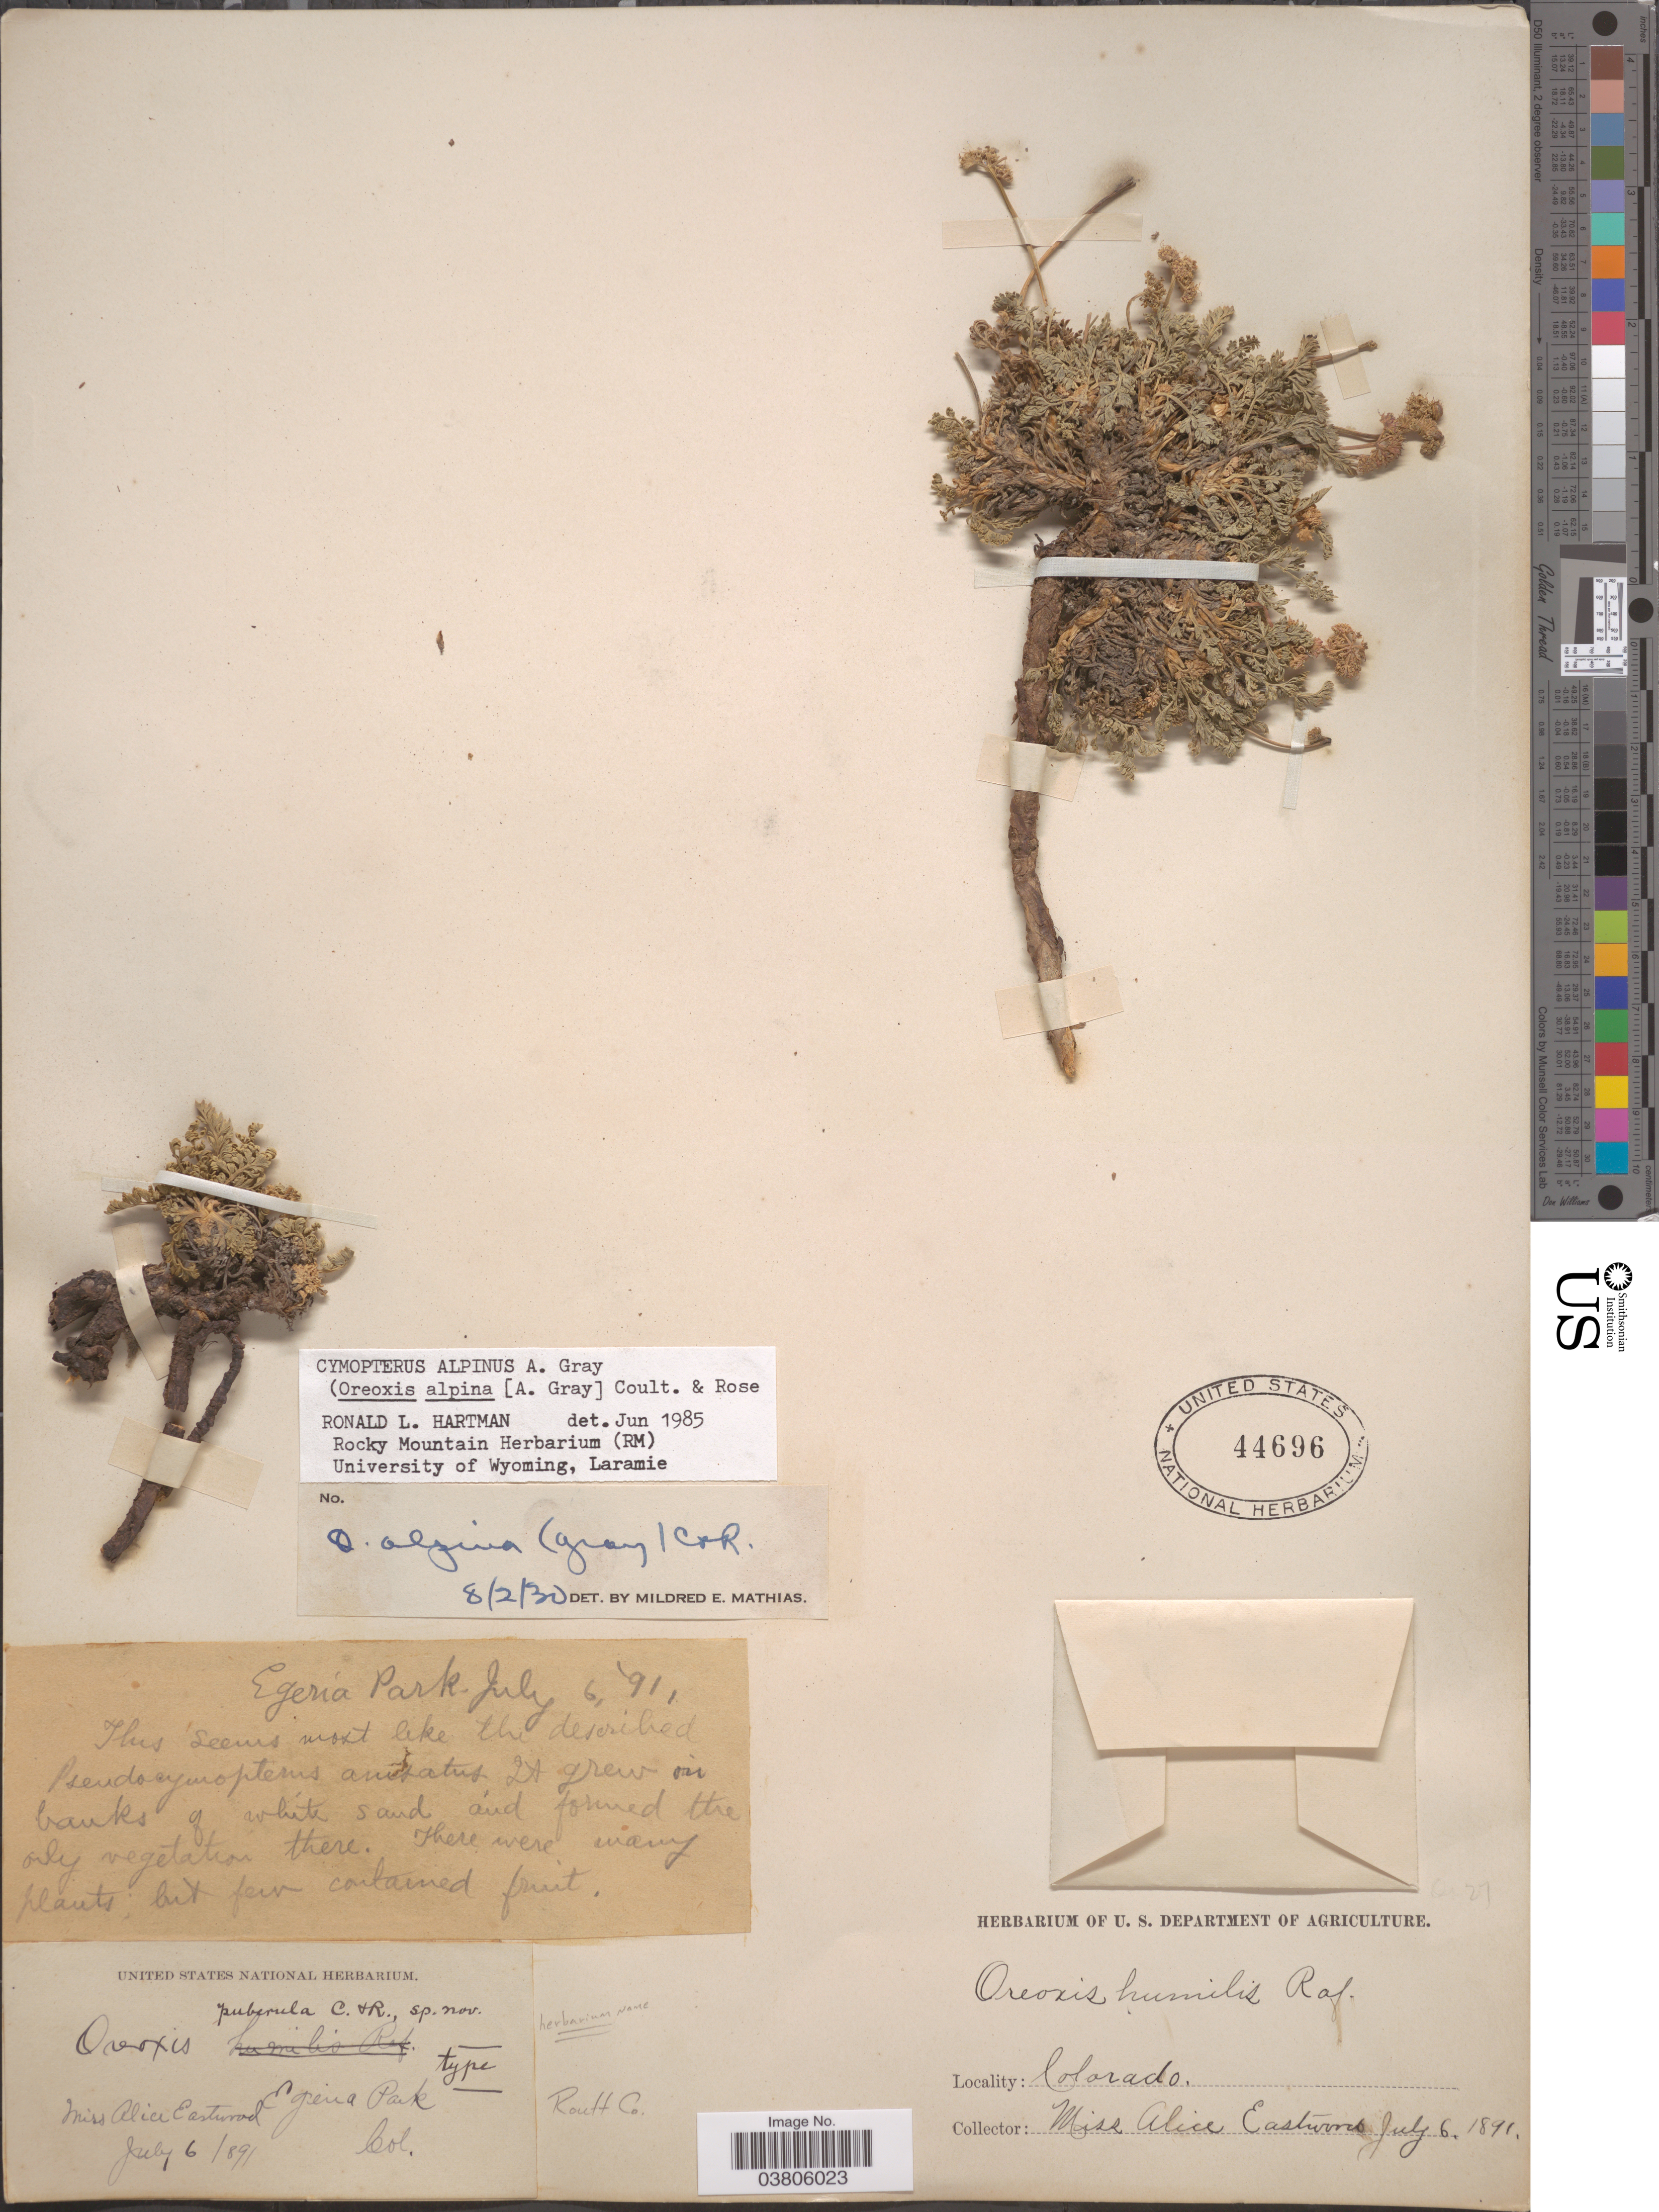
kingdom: Plantae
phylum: Tracheophyta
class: Magnoliopsida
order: Apiales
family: Apiaceae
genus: Cymopterus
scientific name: Cymopterus alpinus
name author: A. Gray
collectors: A. Eastwood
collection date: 1891-07-06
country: United States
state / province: Colorado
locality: Egeria Park. Routt Co.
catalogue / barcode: US 44696